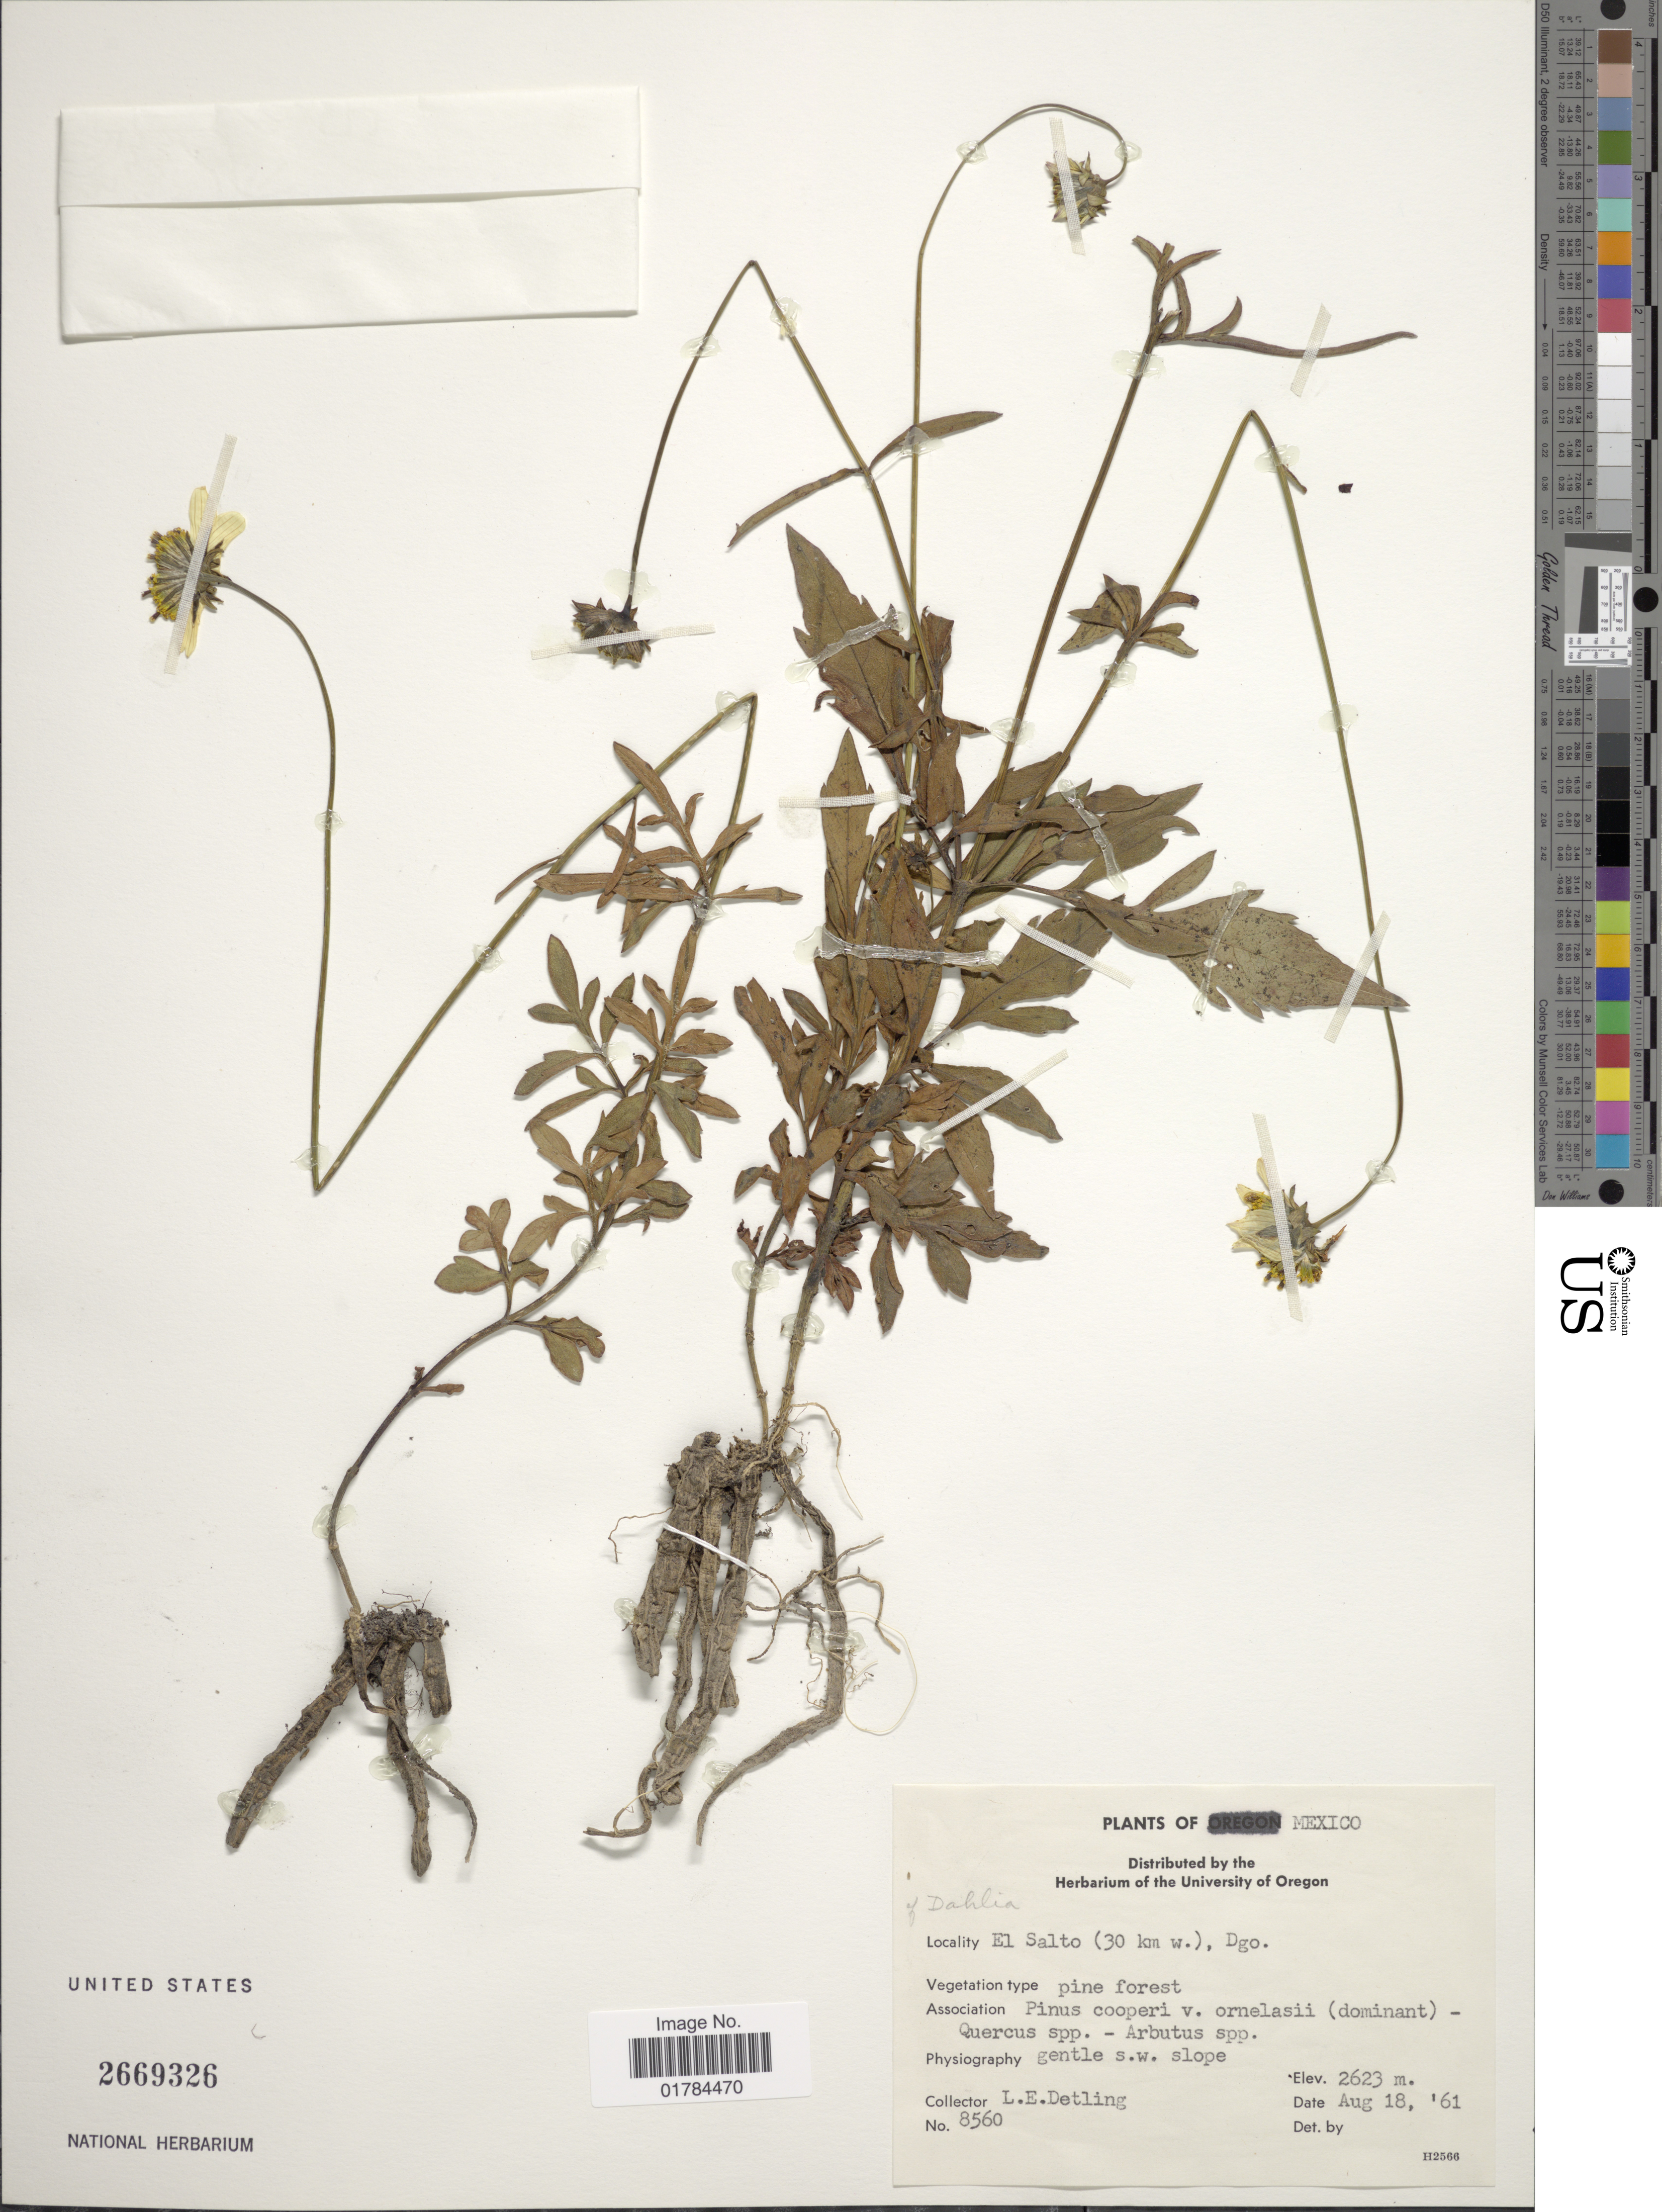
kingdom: Plantae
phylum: Tracheophyta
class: Magnoliopsida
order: Asterales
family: Asteraceae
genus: Dahlia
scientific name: Dahlia sp.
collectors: L. E. Detling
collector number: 8560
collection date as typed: Transcribed d/m/y: 18/8/61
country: Mexico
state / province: Durango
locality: El Salto (30 km w.) Dgo.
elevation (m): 2623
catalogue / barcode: US 2669326